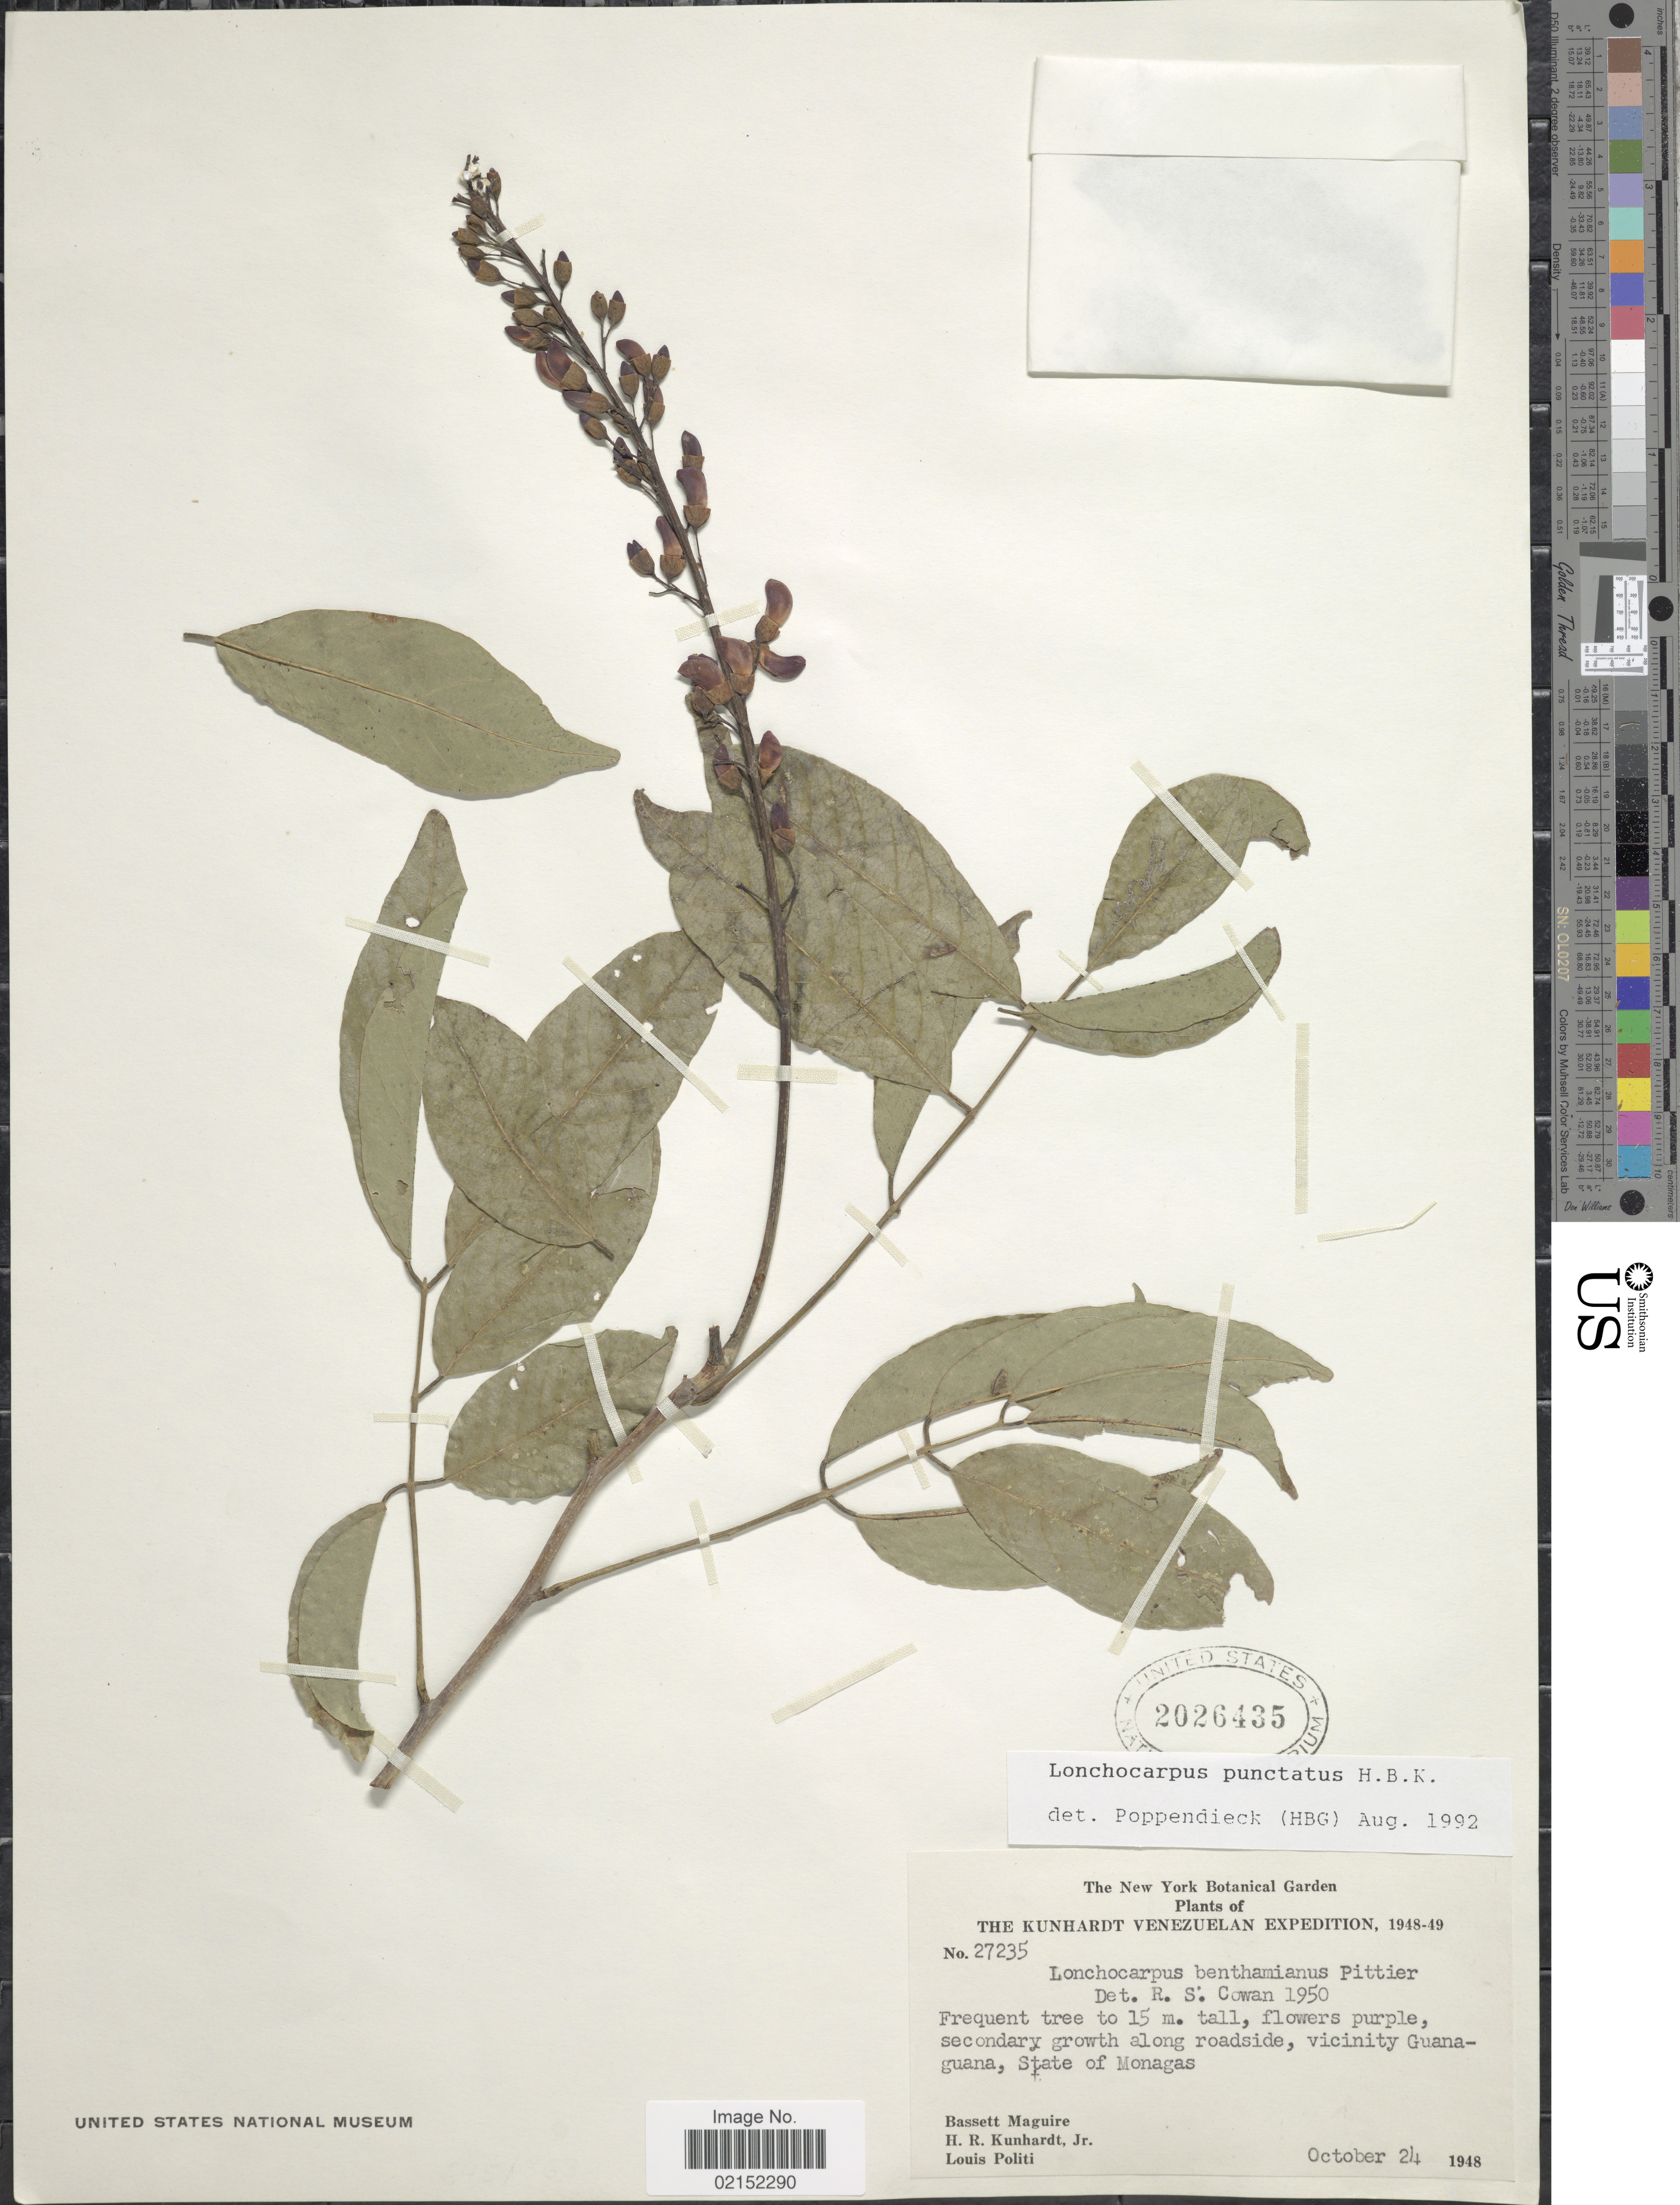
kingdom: Plantae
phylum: Tracheophyta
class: Magnoliopsida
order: Fabales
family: Fabaceae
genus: Lonchocarpus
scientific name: Lonchocarpus punctatus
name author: Kunth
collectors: B. Maguire, H. Kunhardt & L. Politi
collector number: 27235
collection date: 1948-10-24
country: Venezuela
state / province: Monagas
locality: Secondary growth along roadside, vicinity of Guanaguana.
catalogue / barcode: US 2026435